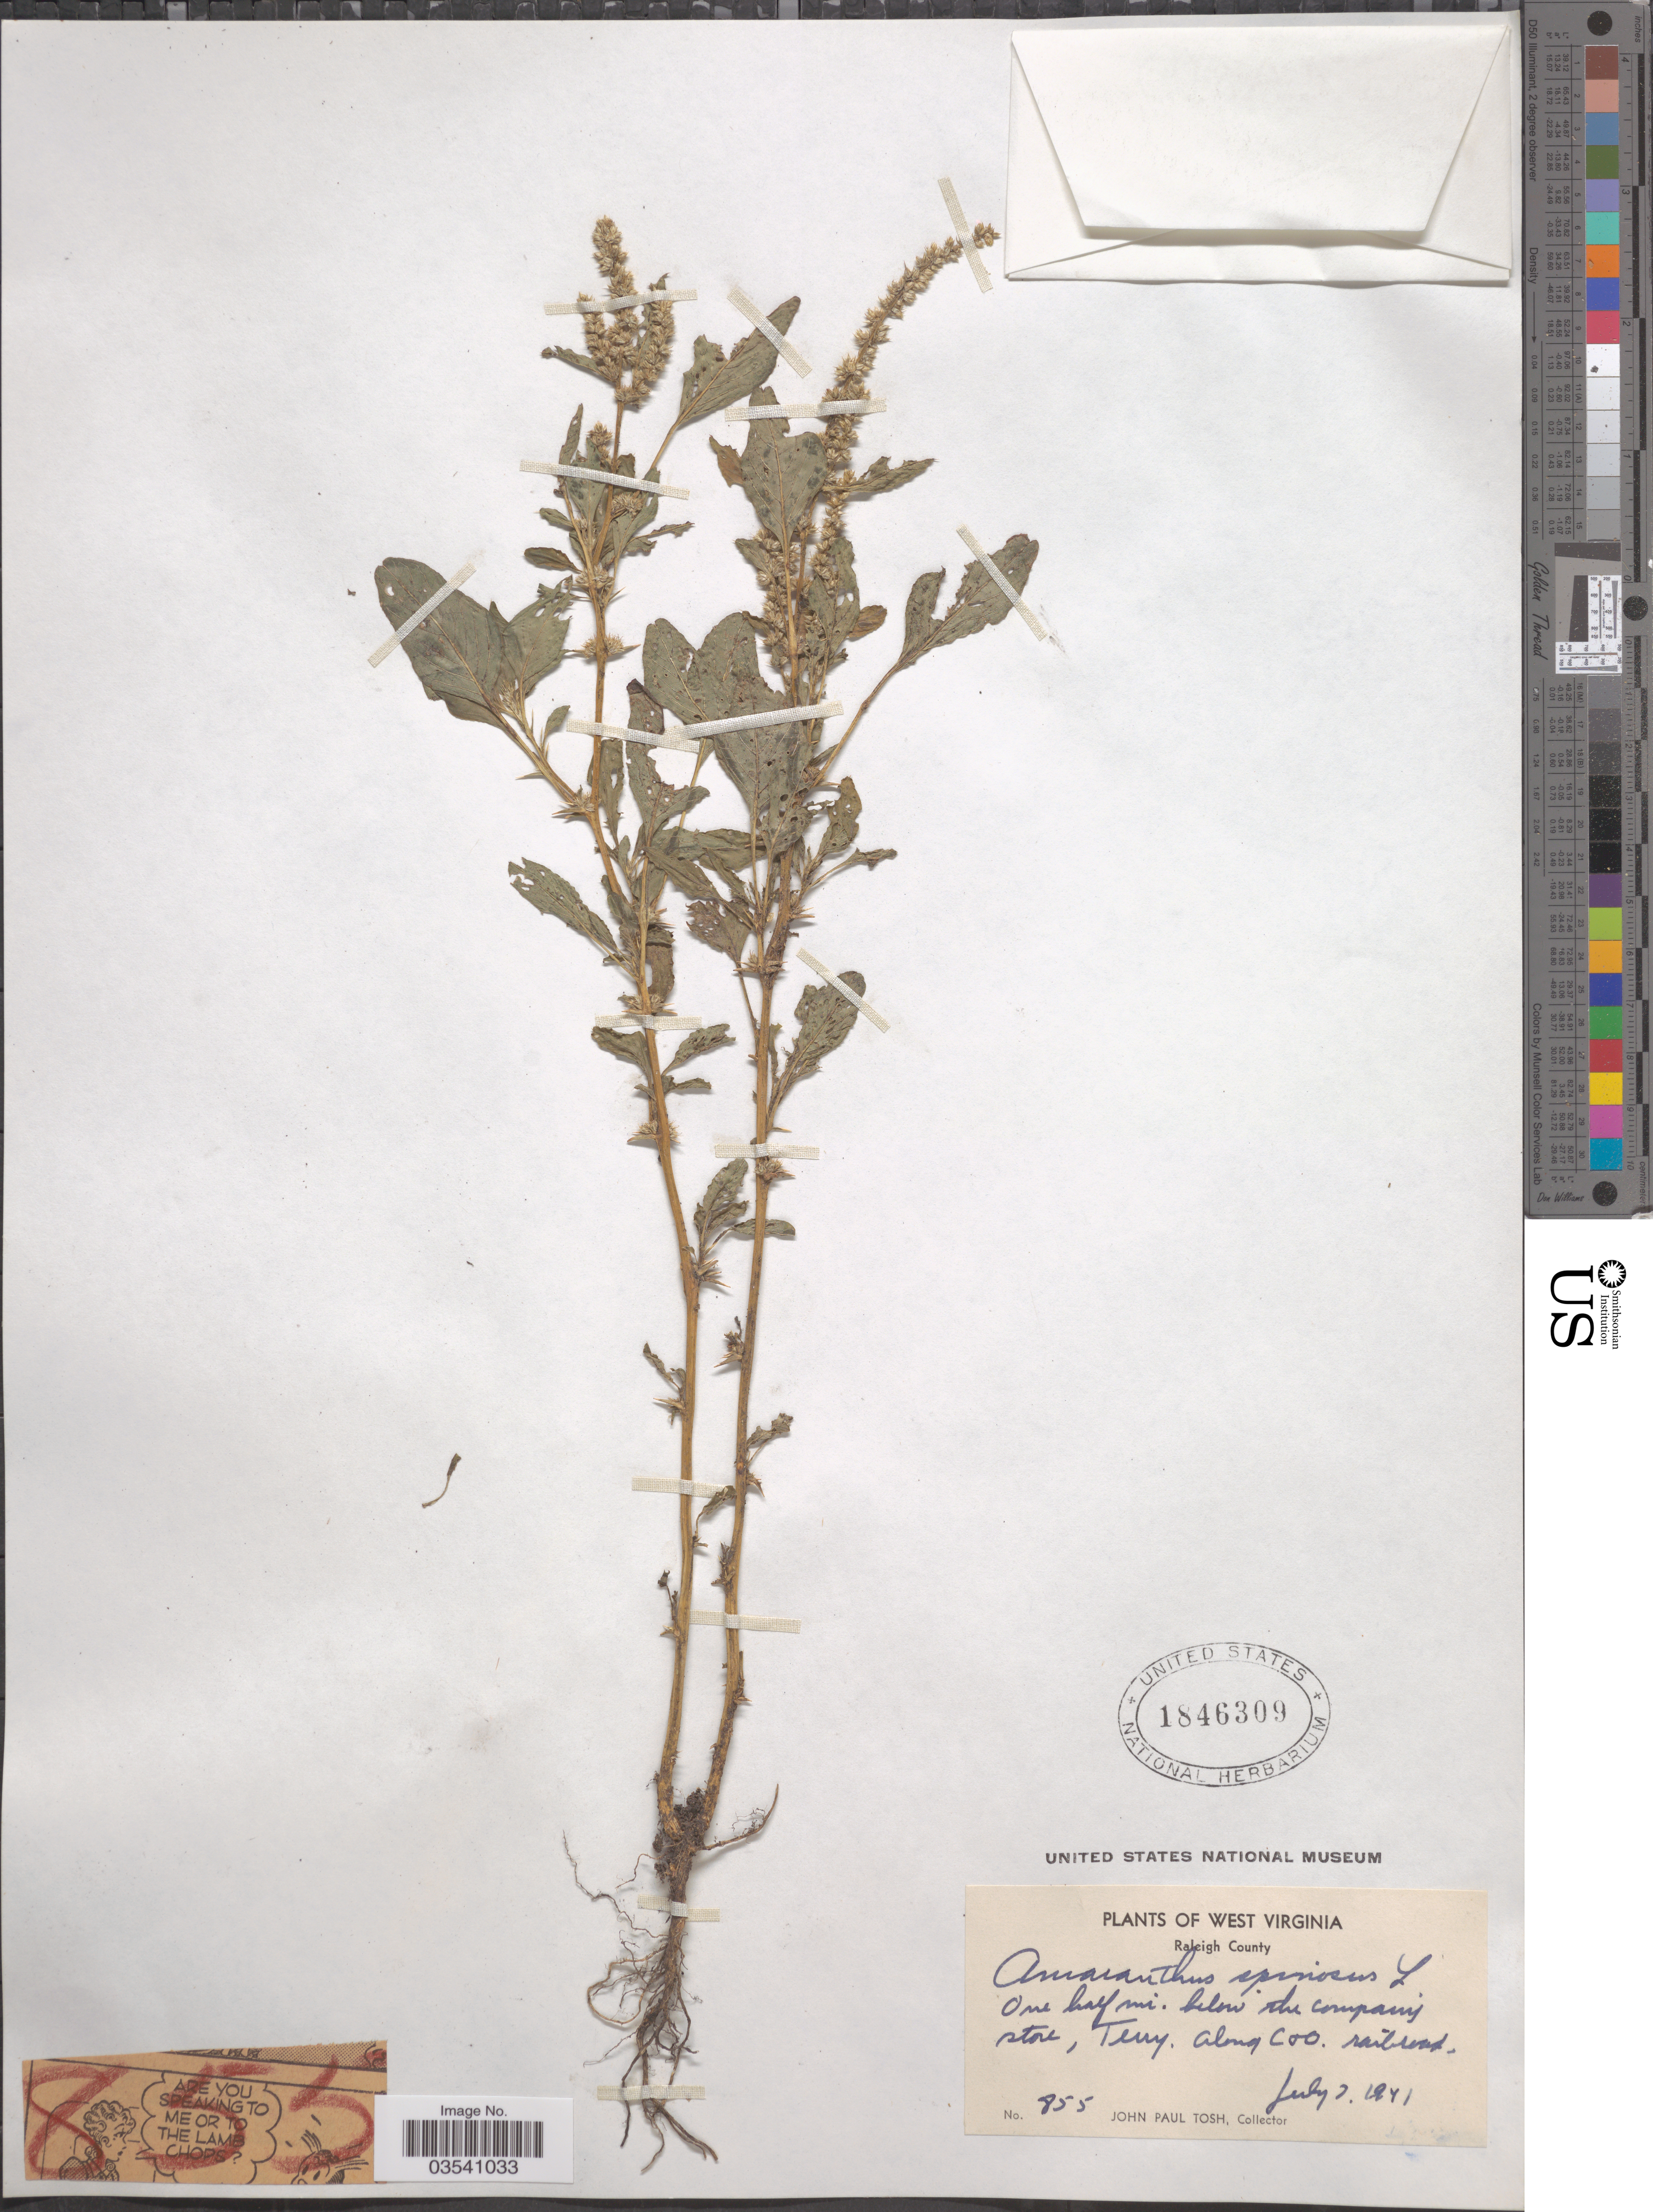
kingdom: Plantae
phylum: Tracheophyta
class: Magnoliopsida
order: Caryophyllales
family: Amaranthaceae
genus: Amaranthus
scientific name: Amaranthus spinosus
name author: L.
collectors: J. Tosh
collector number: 855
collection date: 1941-07-07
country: United States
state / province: West Virginia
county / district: Raleigh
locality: Raleigh County. One half mi. below the company store, Terry. Along C&O railroad.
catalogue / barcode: US 1846309